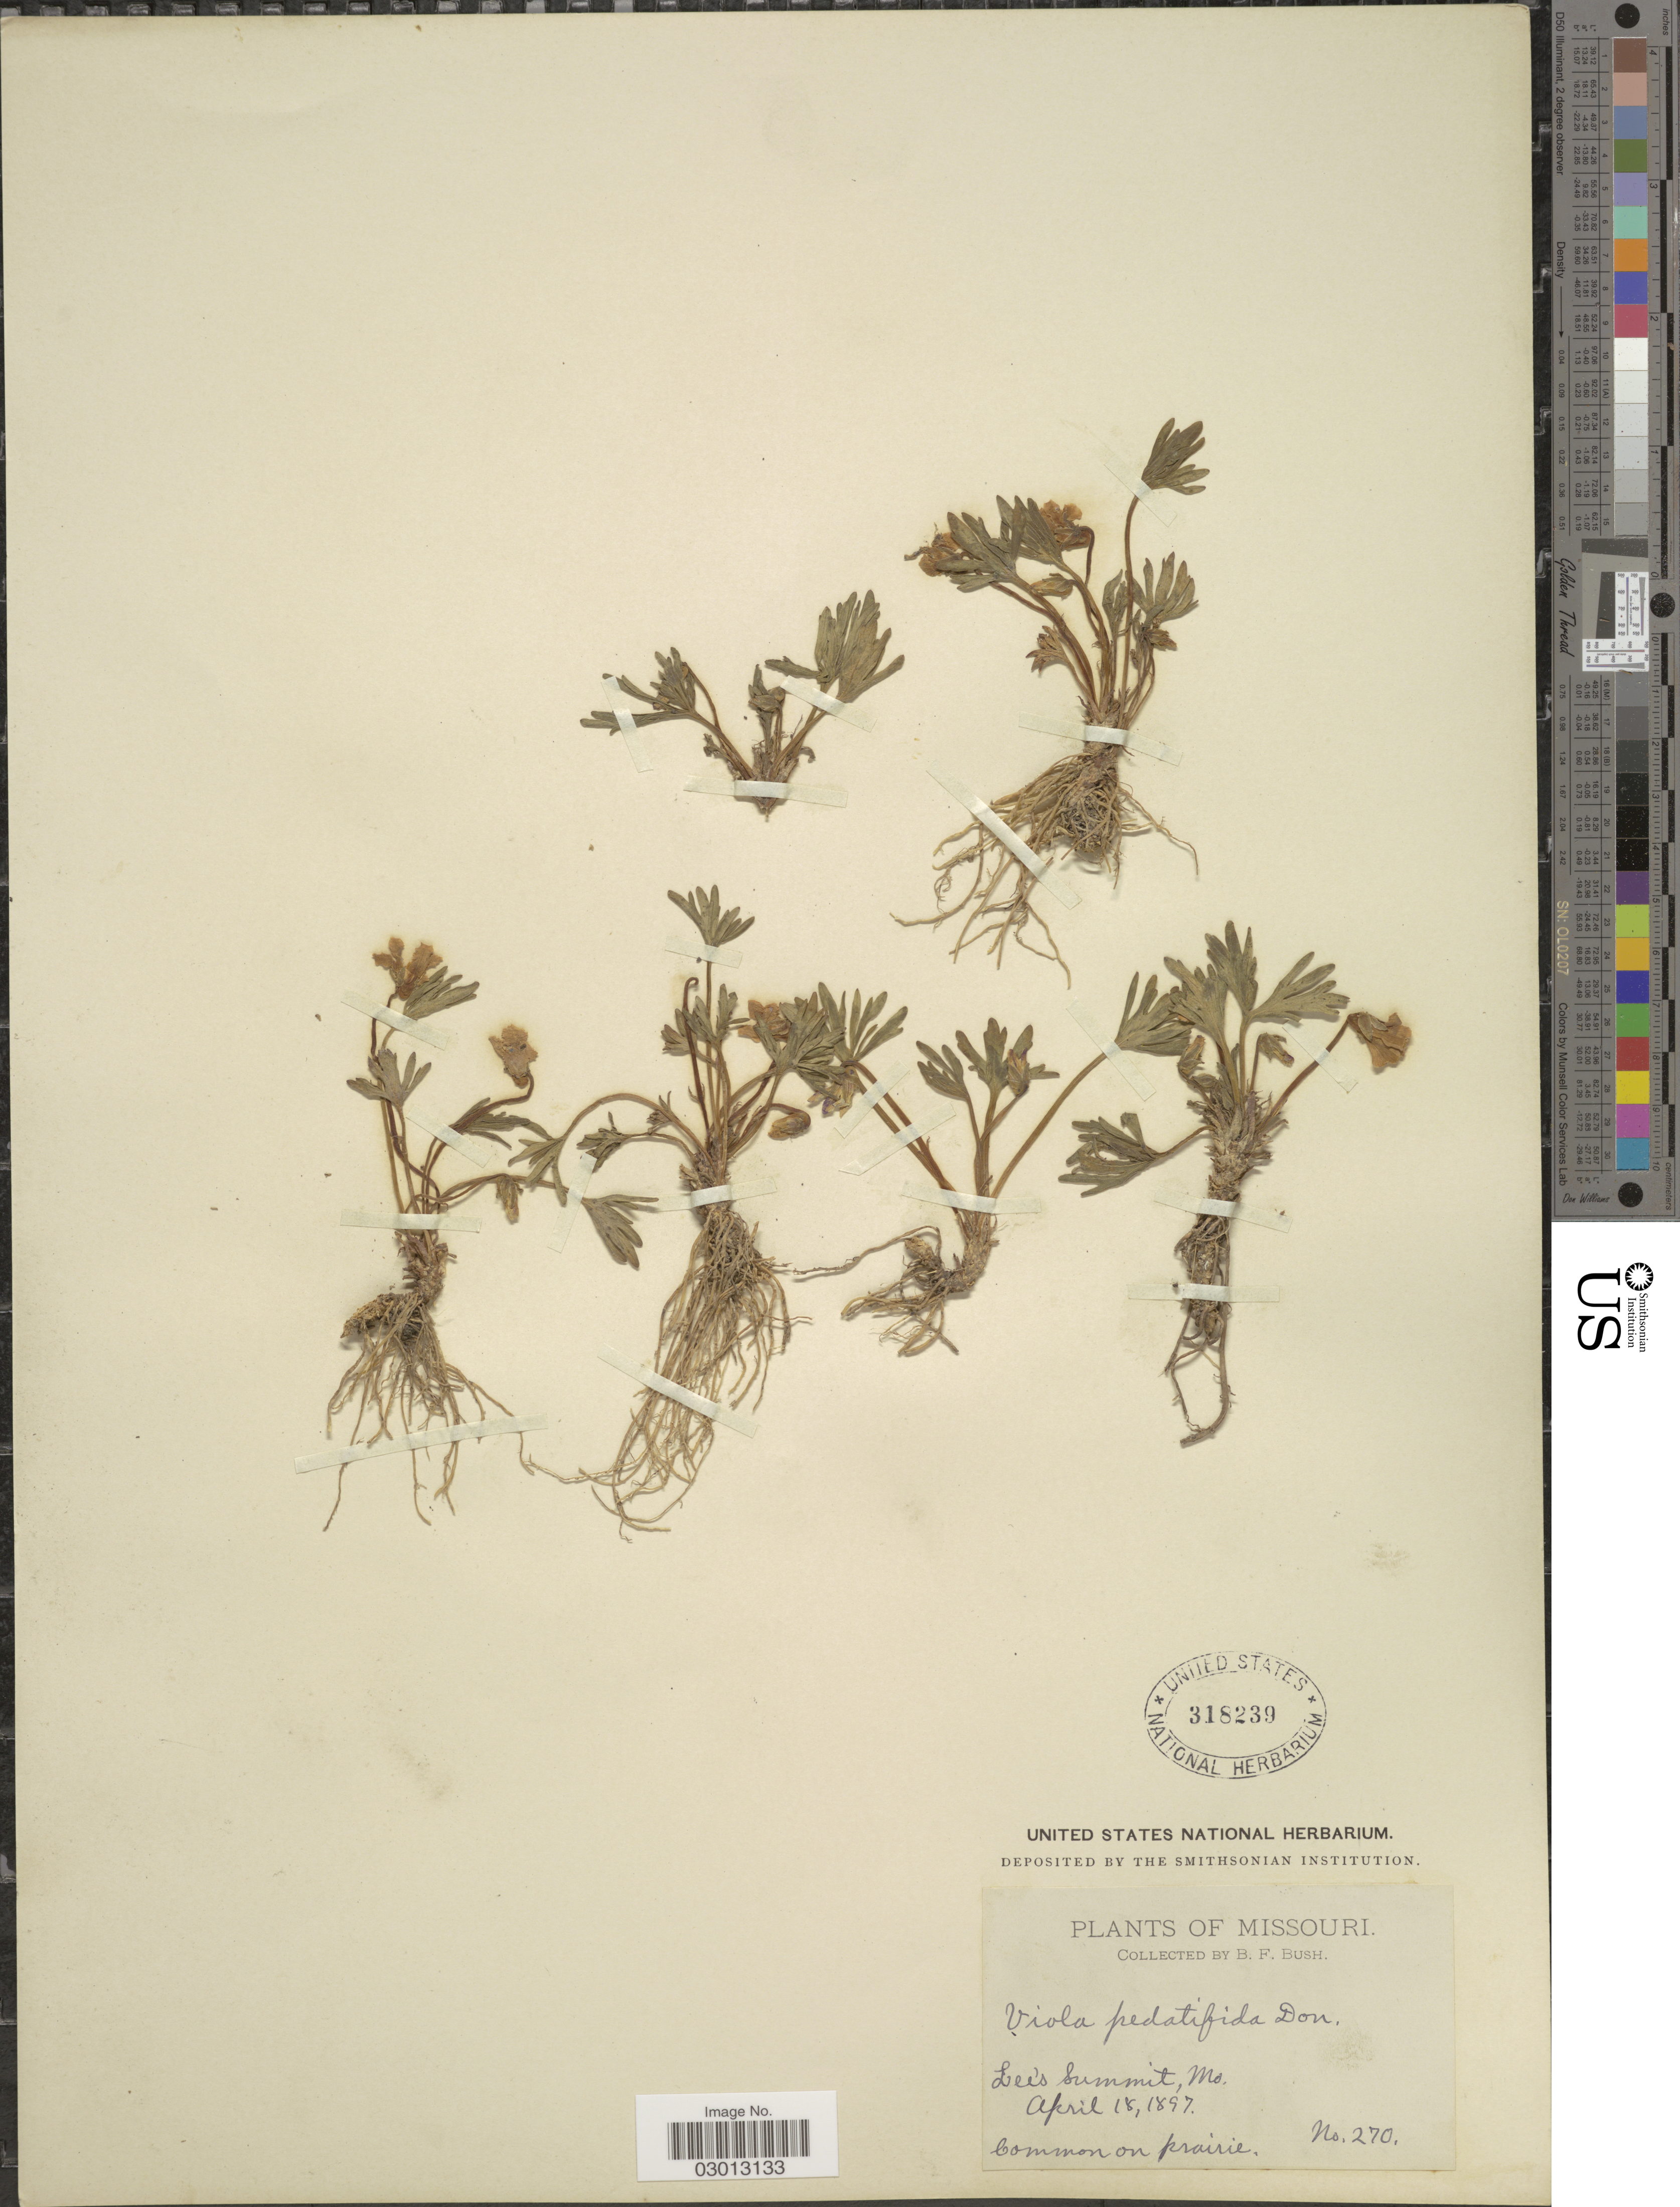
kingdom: Plantae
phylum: Tracheophyta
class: Magnoliopsida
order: Malpighiales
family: Violaceae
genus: Viola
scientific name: Viola pedatifida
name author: G. Don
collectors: B. F. Bush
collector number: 270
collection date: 1897-04-18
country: United States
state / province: Missouri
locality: Lee's Summit, Mo.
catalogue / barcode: US 318239